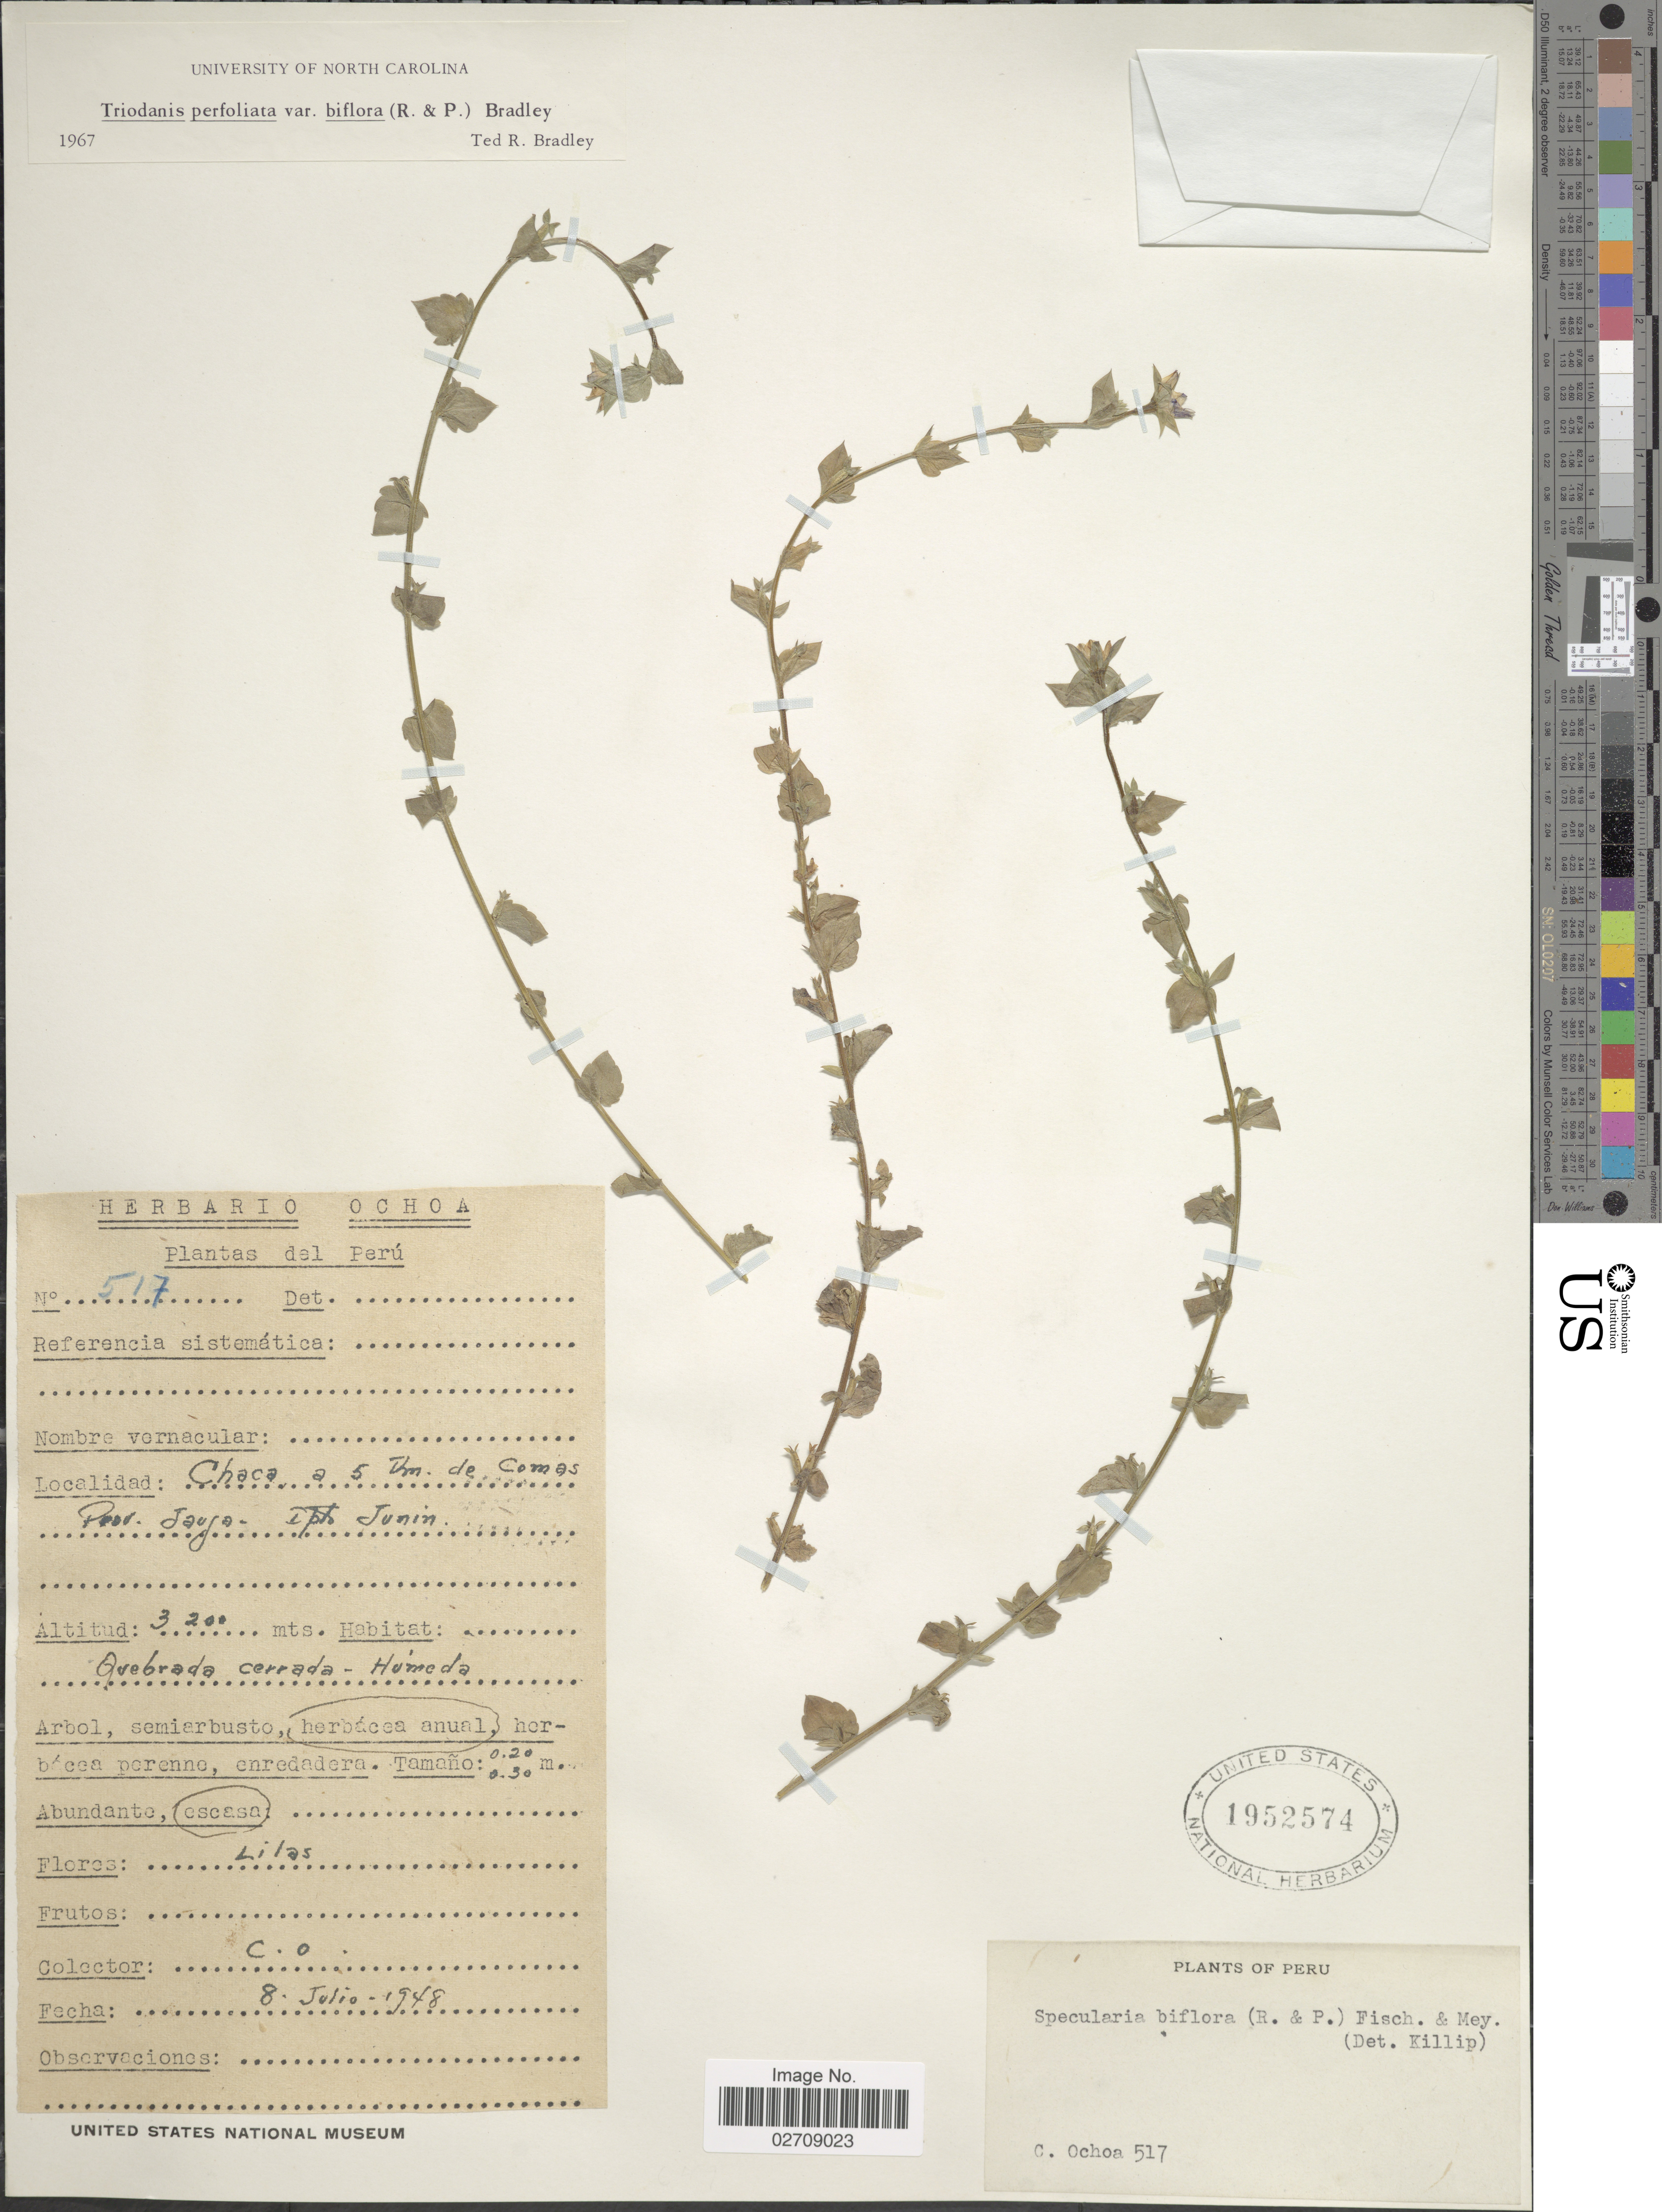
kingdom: Plantae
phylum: Tracheophyta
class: Magnoliopsida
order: Asterales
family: Campanulaceae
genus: Triodanis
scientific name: Triodanis perfoliata var. biflora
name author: (Ruiz & Pav.) Bradley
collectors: C. Ochoa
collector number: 517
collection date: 1948-07-08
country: Peru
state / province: Junín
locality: Chaca a 5 km de Comas Prov. Jauga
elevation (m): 3200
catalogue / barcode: US 1952574